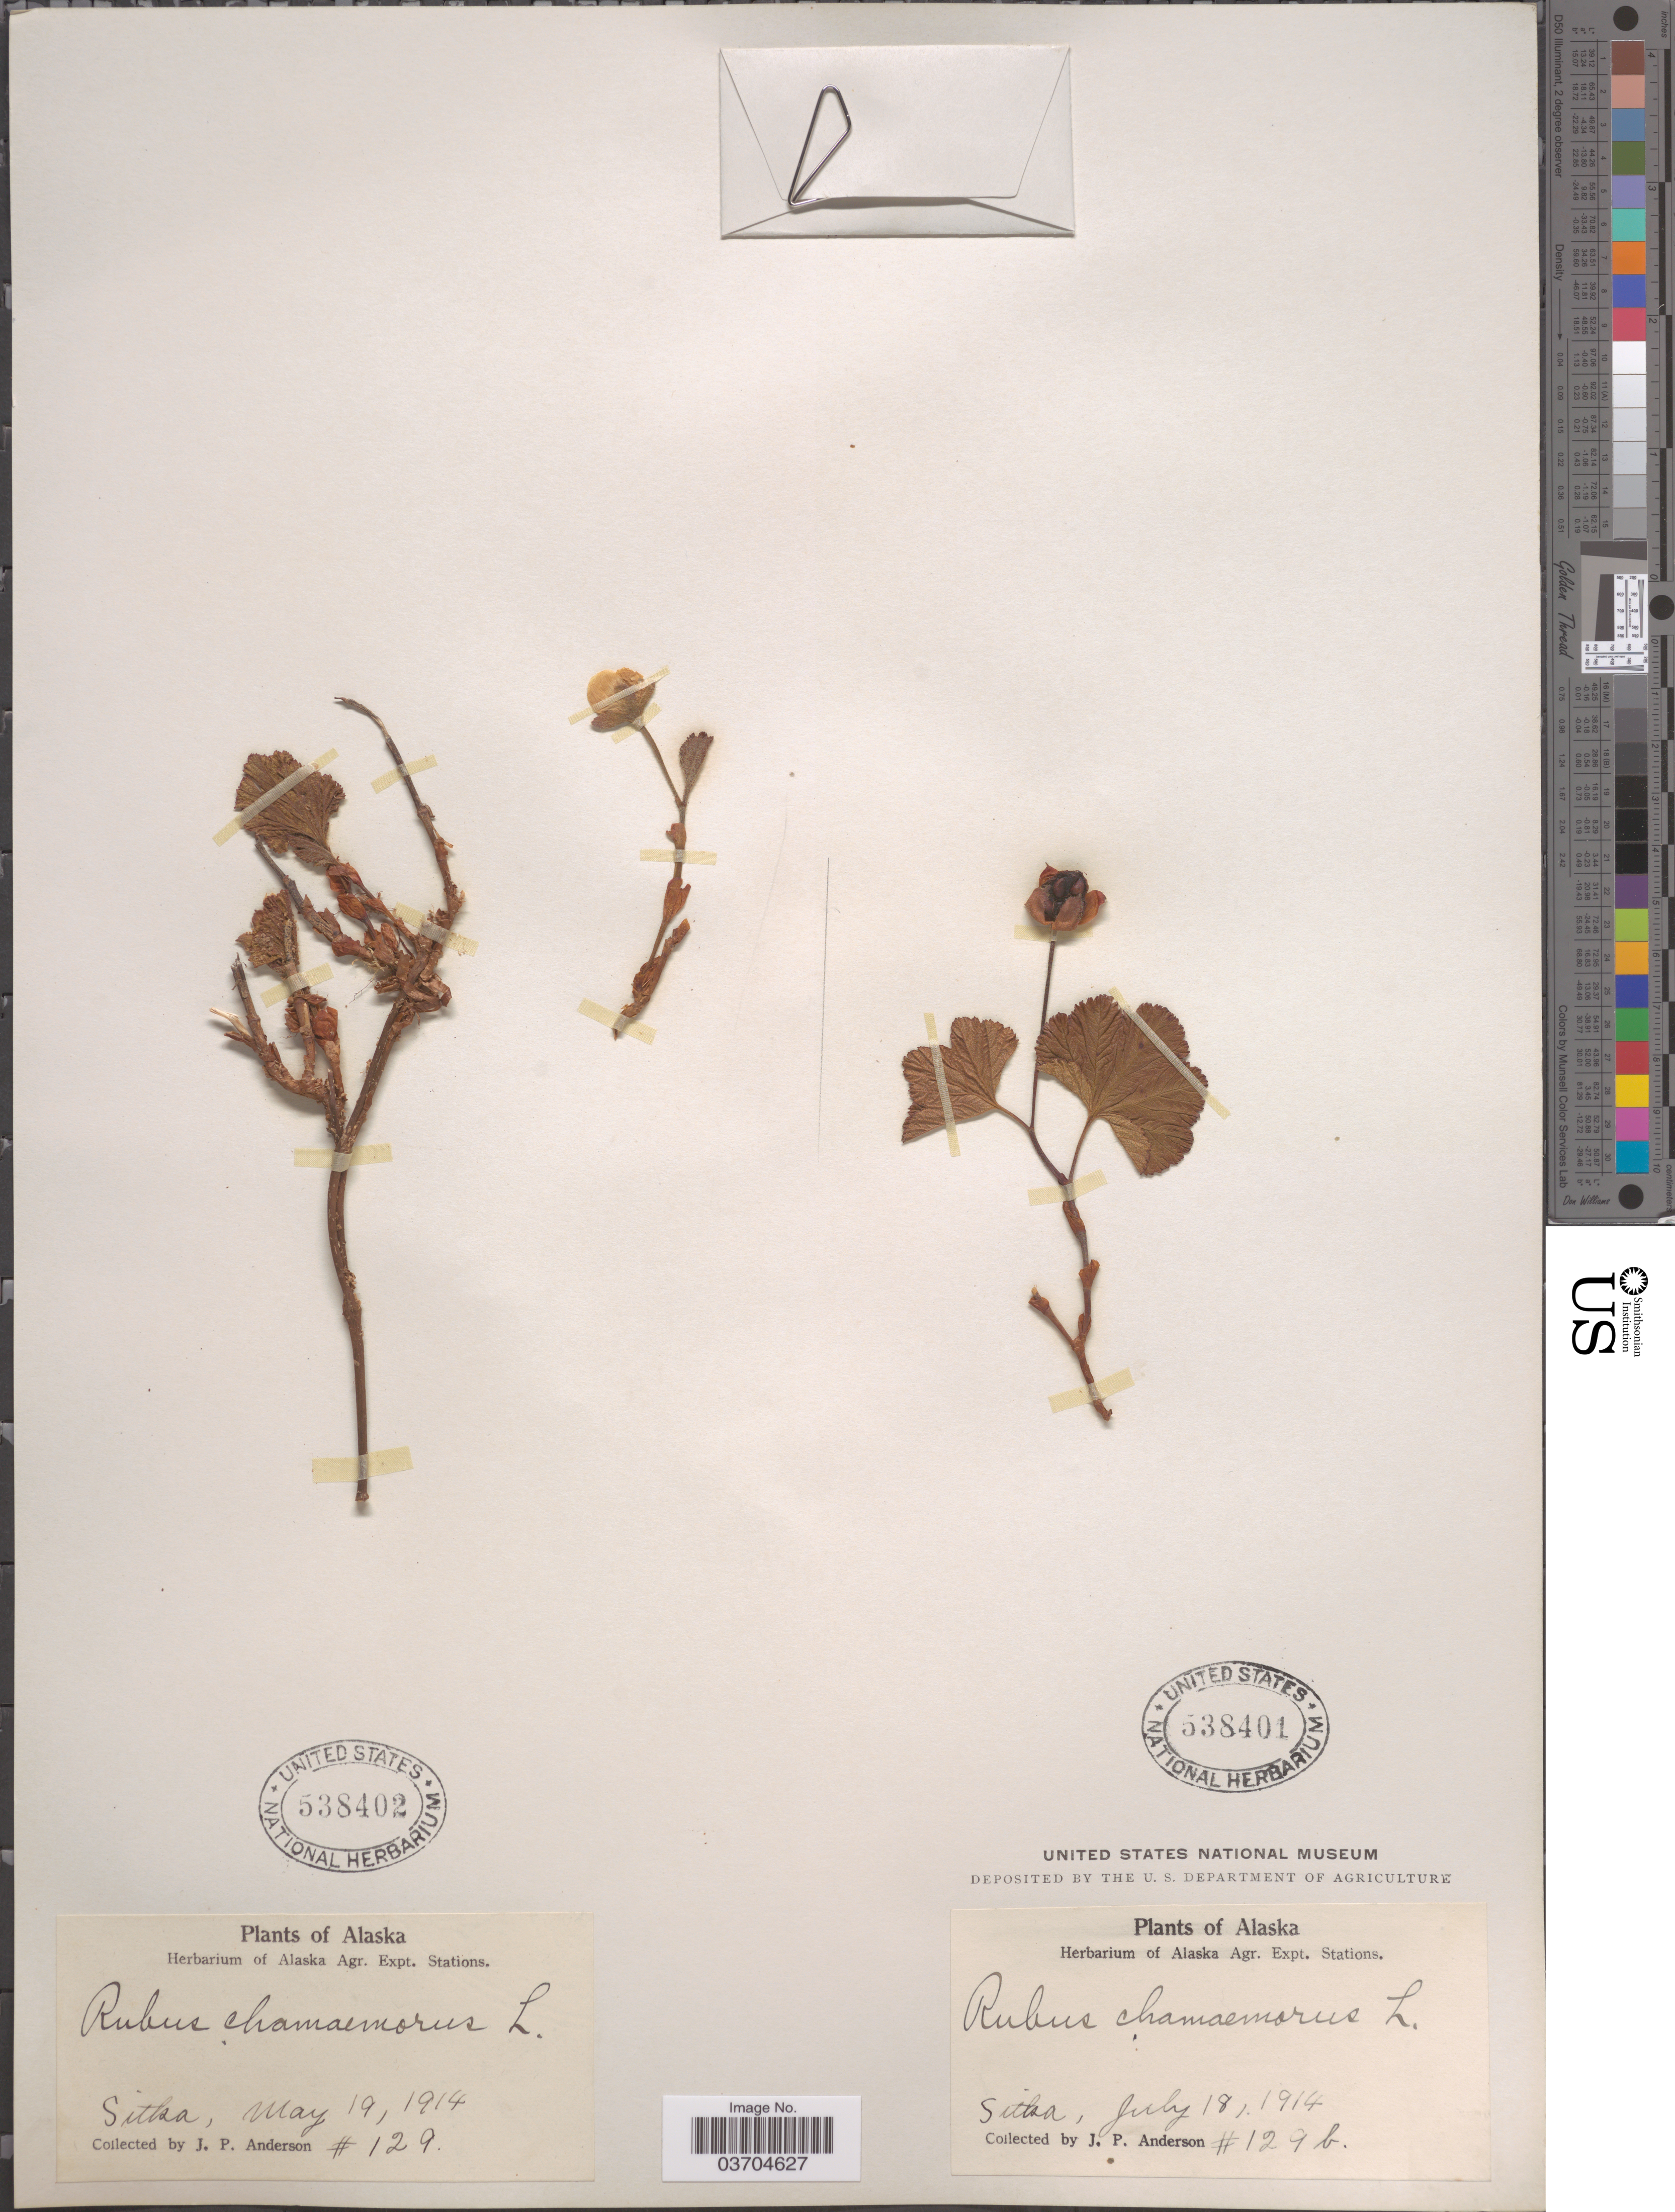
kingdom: Plantae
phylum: Tracheophyta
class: Magnoliopsida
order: Rosales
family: Rosaceae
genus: Rubus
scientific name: Rubus chamaemorus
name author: L.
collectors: J. P. Anderson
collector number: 129b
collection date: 1914-07-18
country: United States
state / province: Alaska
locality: Sitka.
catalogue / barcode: US 538401-2